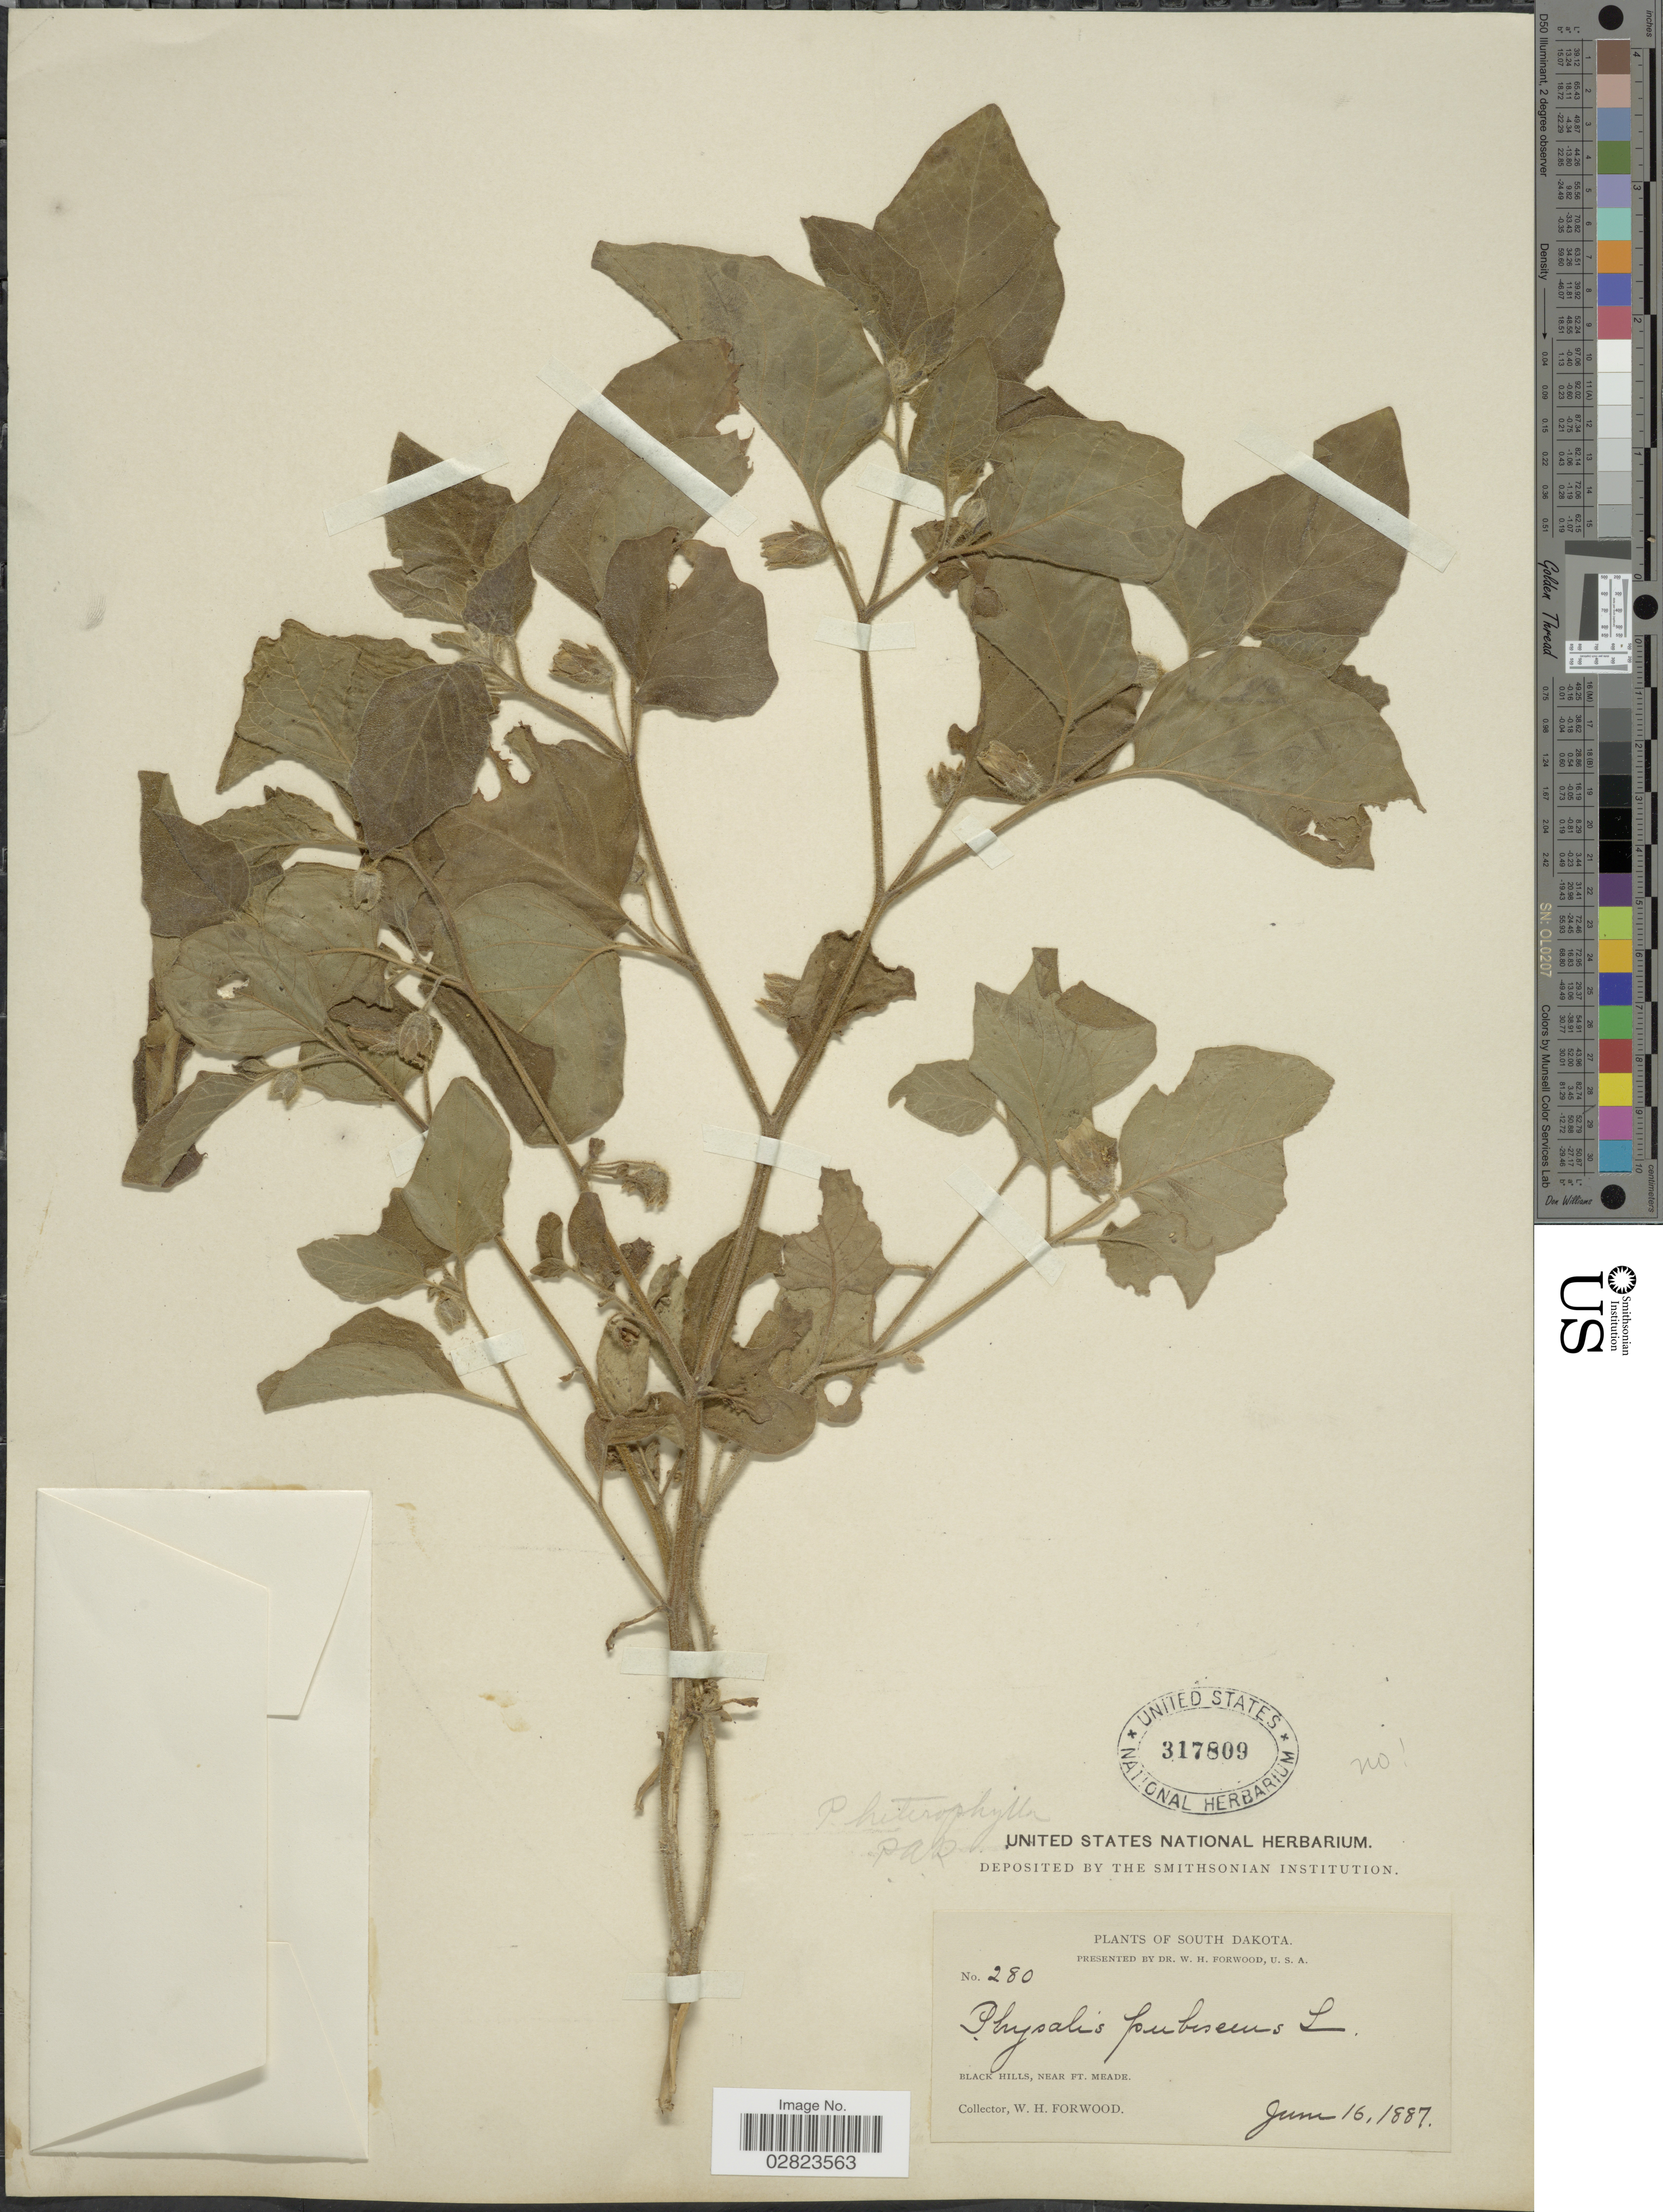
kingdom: Plantae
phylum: Tracheophyta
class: Magnoliopsida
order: Solanales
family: Solanaceae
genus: Physalis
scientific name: Physalis heterophylla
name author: Nees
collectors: W. Forwood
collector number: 280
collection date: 1887-06-16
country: United States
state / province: South Dakota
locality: Black Hills, near Ft. Meade.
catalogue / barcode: US 317809